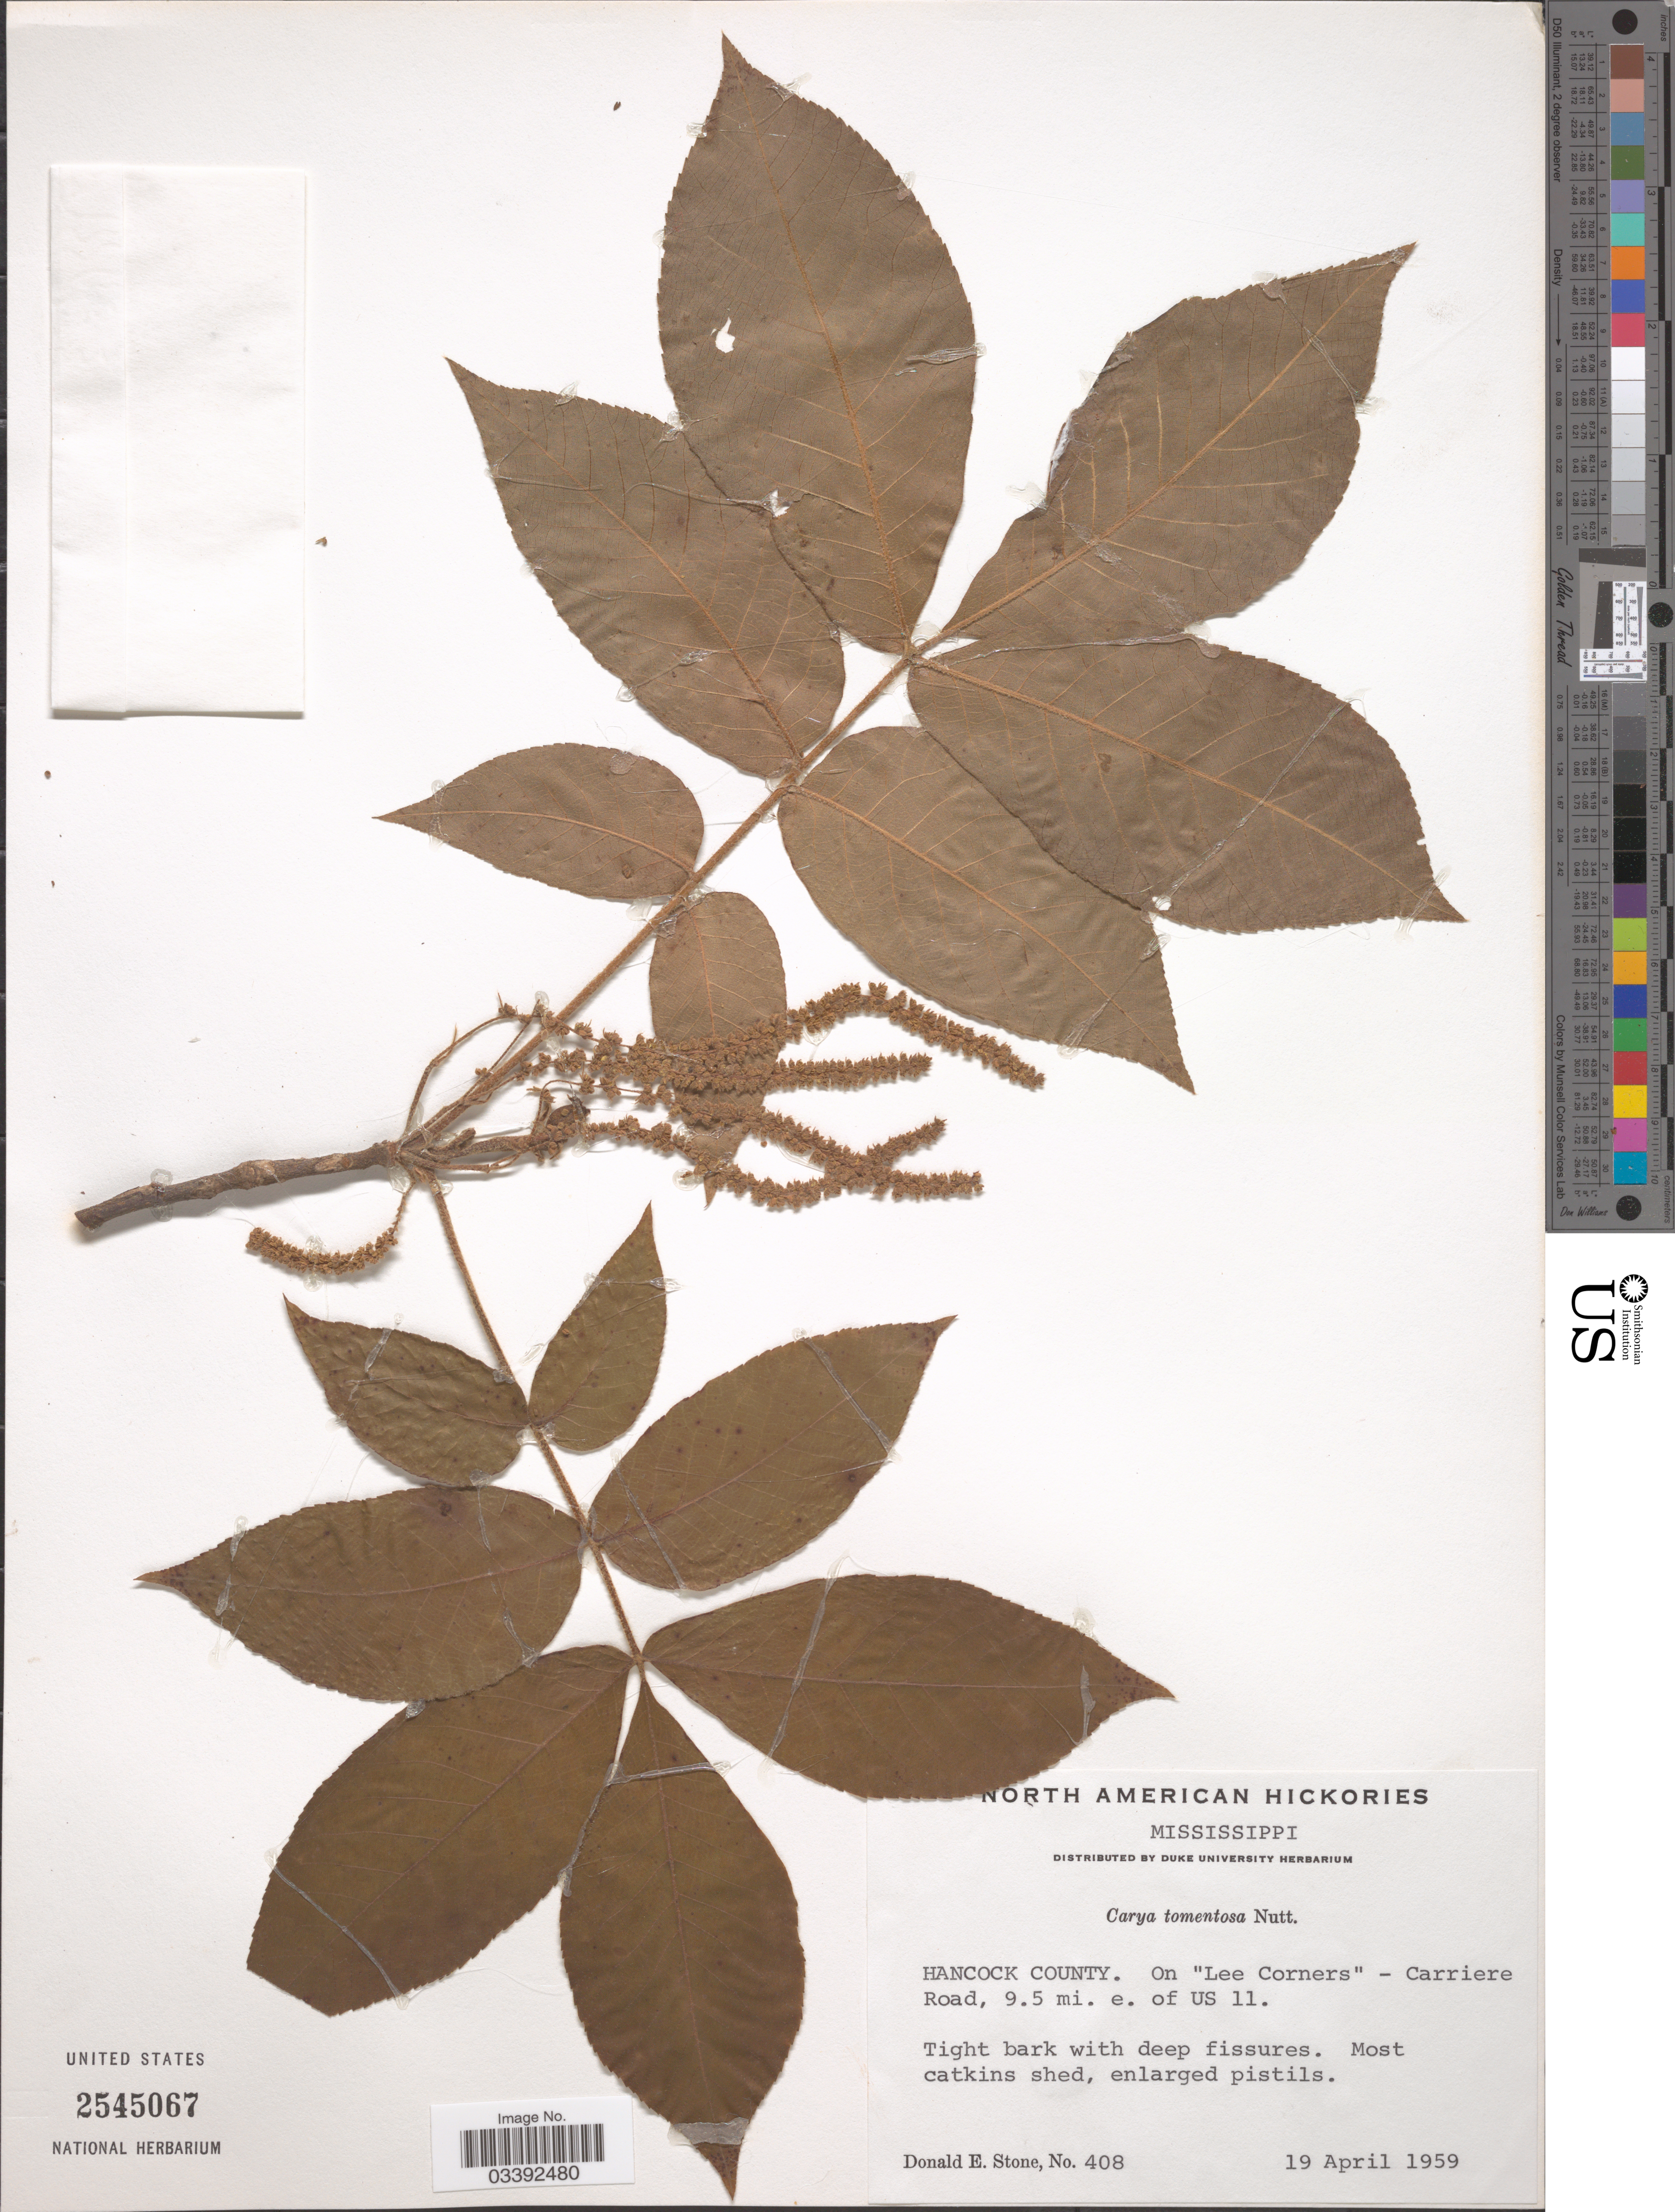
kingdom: Plantae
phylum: Tracheophyta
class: Magnoliopsida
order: Fagales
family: Juglandaceae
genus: Carya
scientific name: Carya tomentosa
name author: (Lam.) Nutt.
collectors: D. E. Stone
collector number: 408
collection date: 1959-04-19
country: United States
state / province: Mississippi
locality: Hancock County. On "Lee Corners" - Carriere Road, 9.5 mi. e. of US 11.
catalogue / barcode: US 2545067